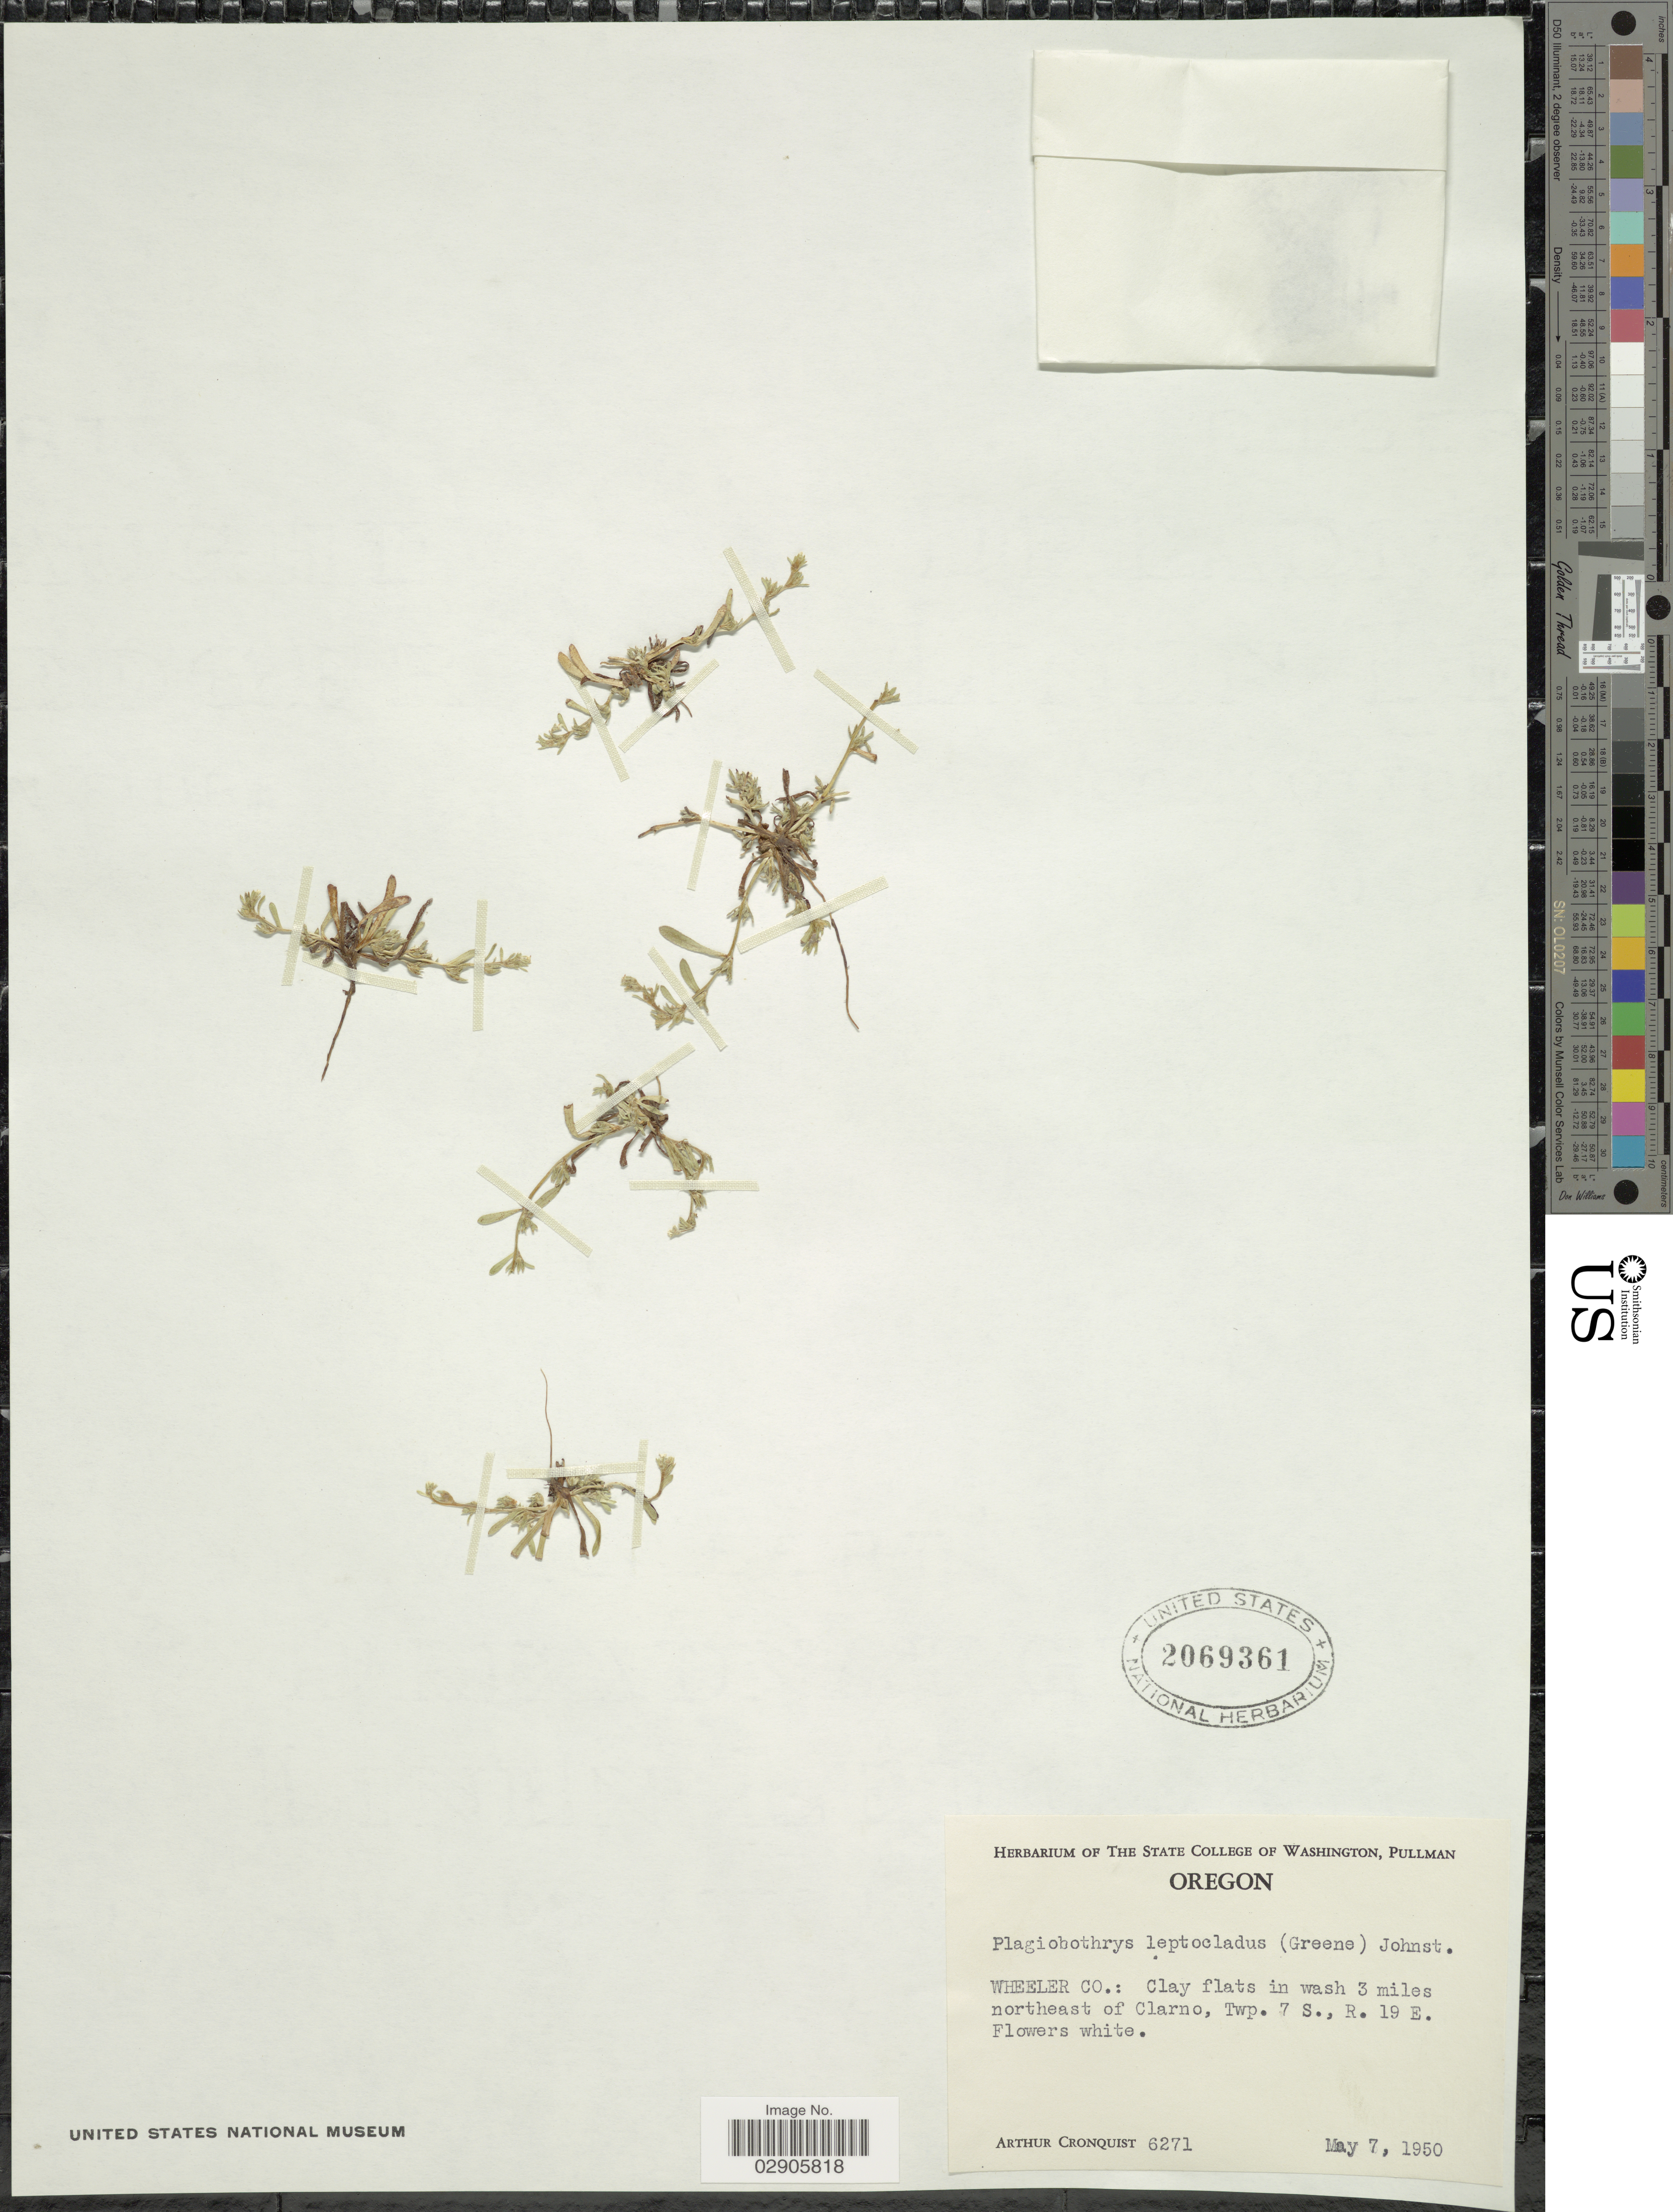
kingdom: Plantae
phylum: Tracheophyta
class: Magnoliopsida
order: Boraginales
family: Boraginaceae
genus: Plagiobothrys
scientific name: Plagiobothrys leptocladus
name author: (Greene) I.M. Johnst.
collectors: A. J. Cronquist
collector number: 6271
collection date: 1950-05-07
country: United States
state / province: Oregon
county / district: Wheeler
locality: Wheeler Co.: Clay flats in wash 3 miles northeast of Clarno, Twp. 7 S., R. 19 E.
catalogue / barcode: US 2069361